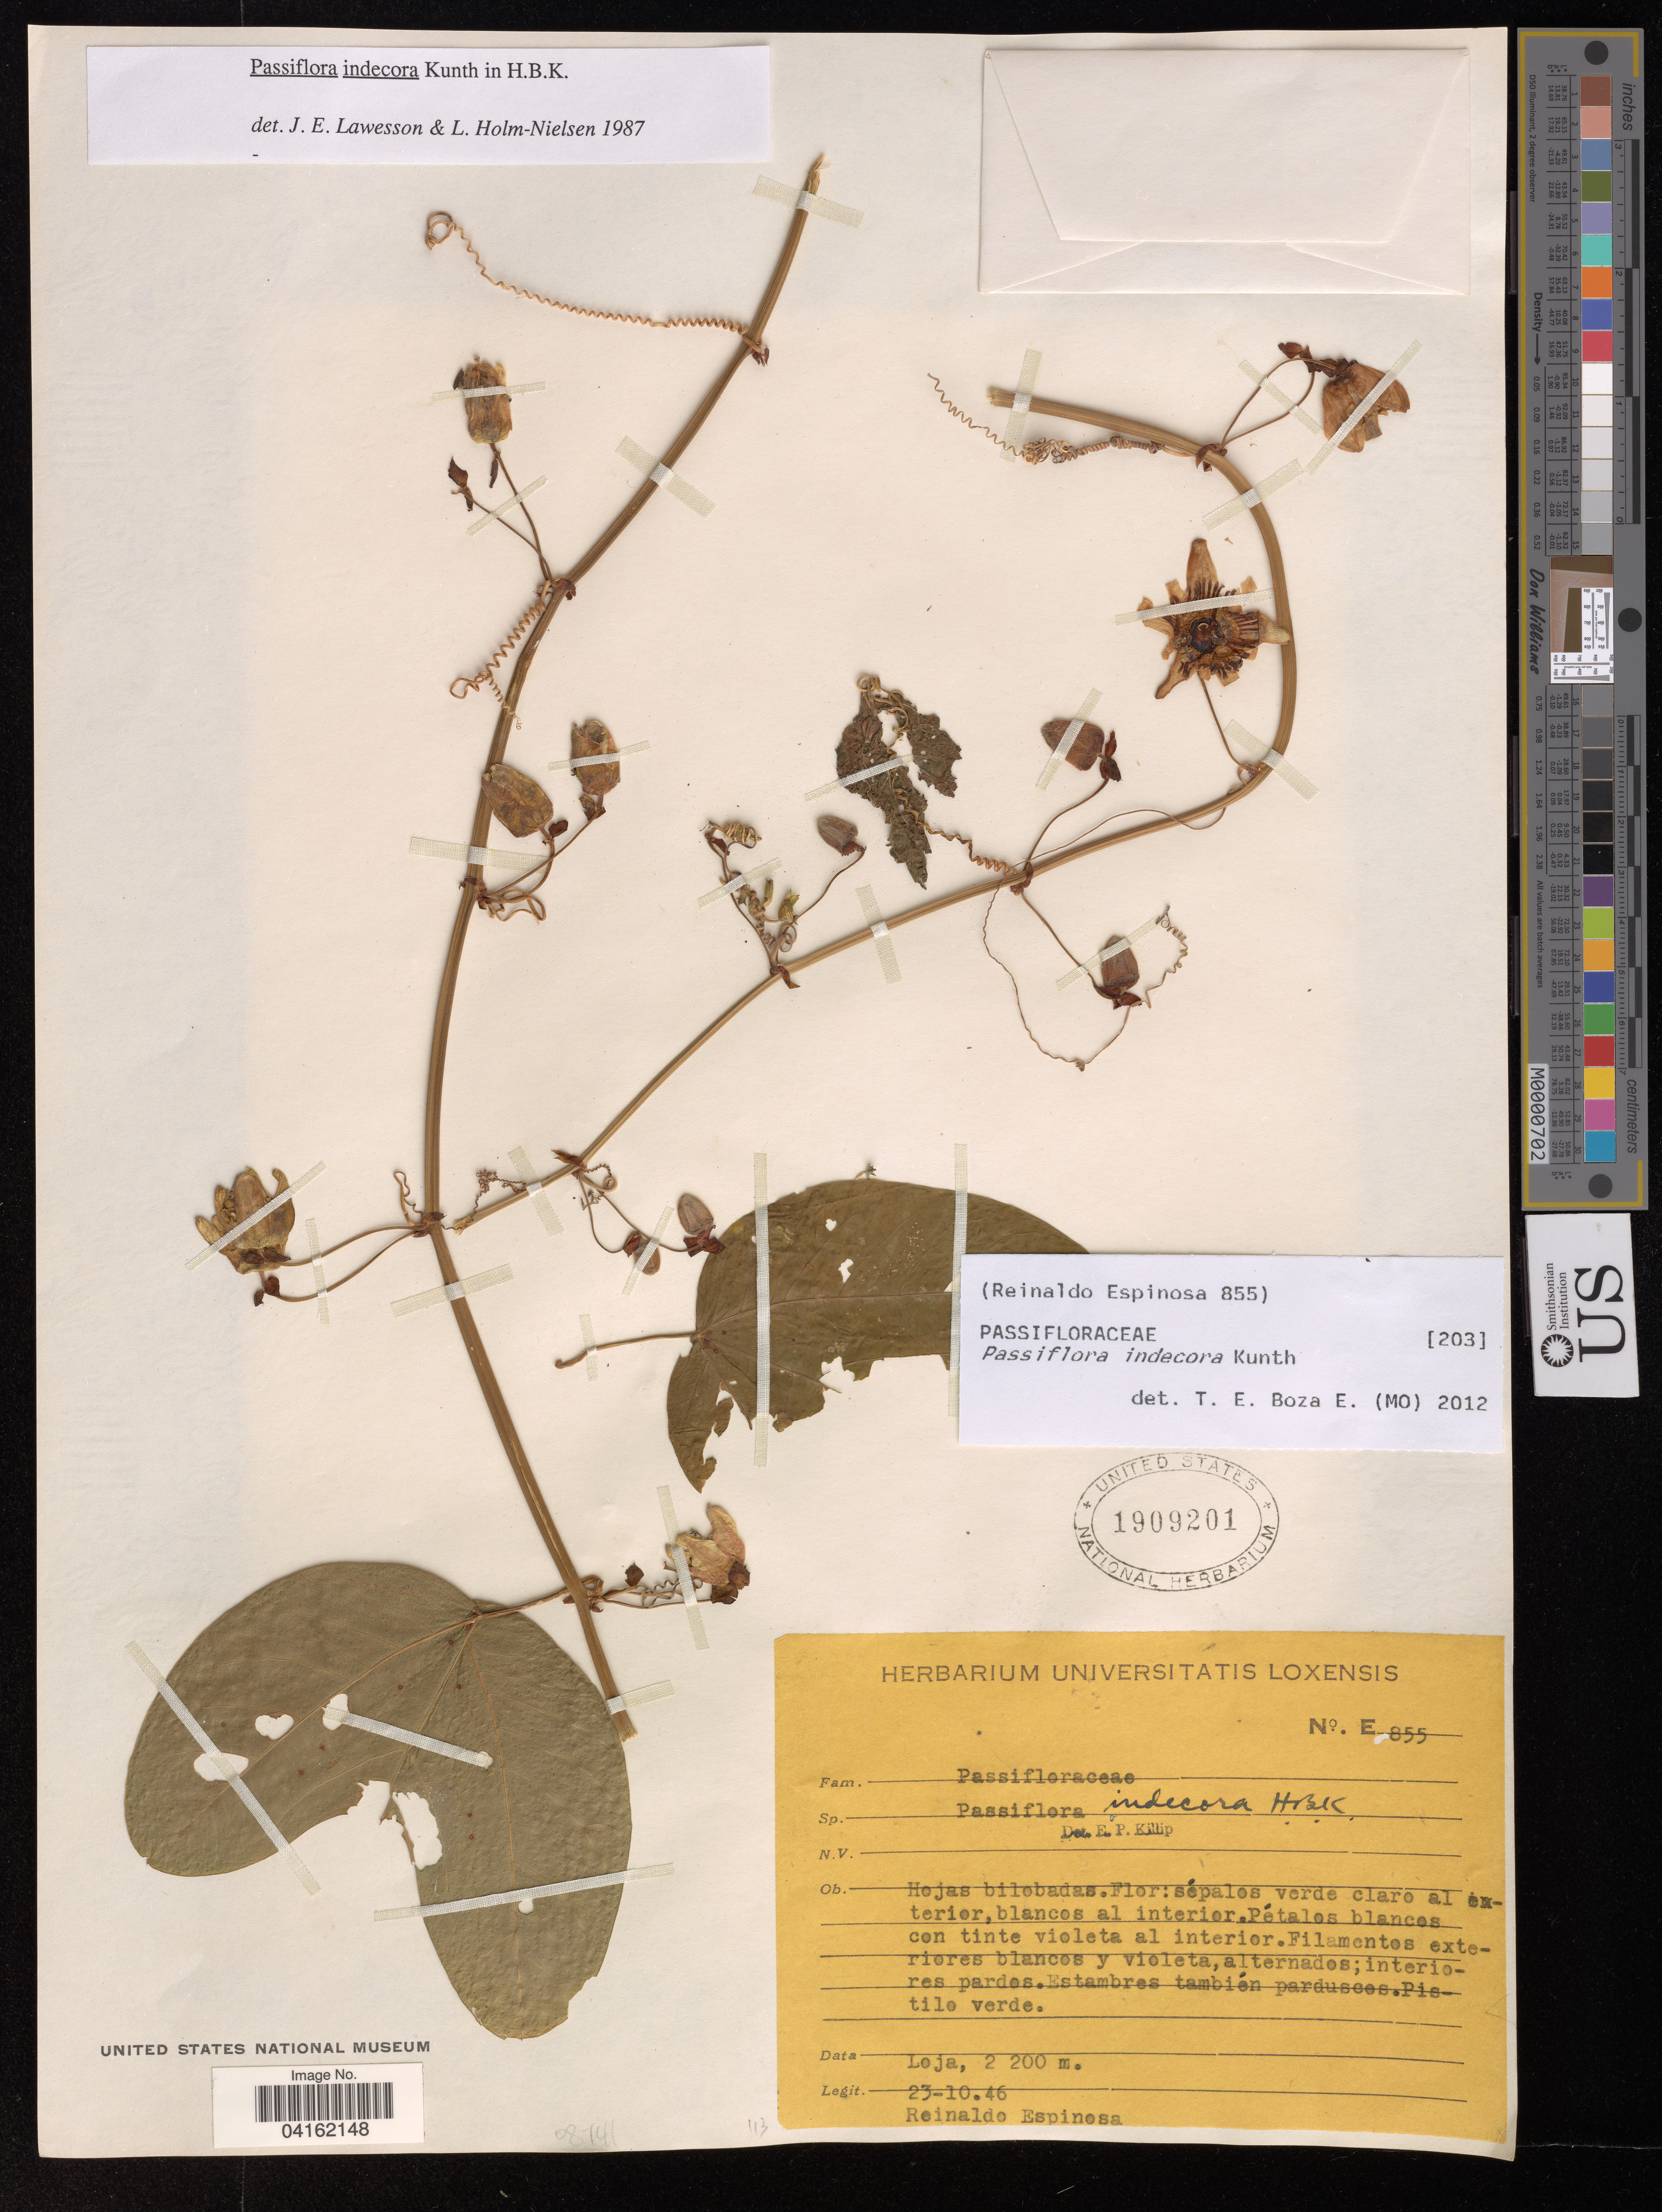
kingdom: Plantae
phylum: Tracheophyta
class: Magnoliopsida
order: Malpighiales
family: Passifloraceae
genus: Passiflora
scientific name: Passiflora indecora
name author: Kunth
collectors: R. Espinosa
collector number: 855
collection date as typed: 23 10 46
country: Ecuador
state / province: Loja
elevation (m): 2200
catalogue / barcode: US 1909201